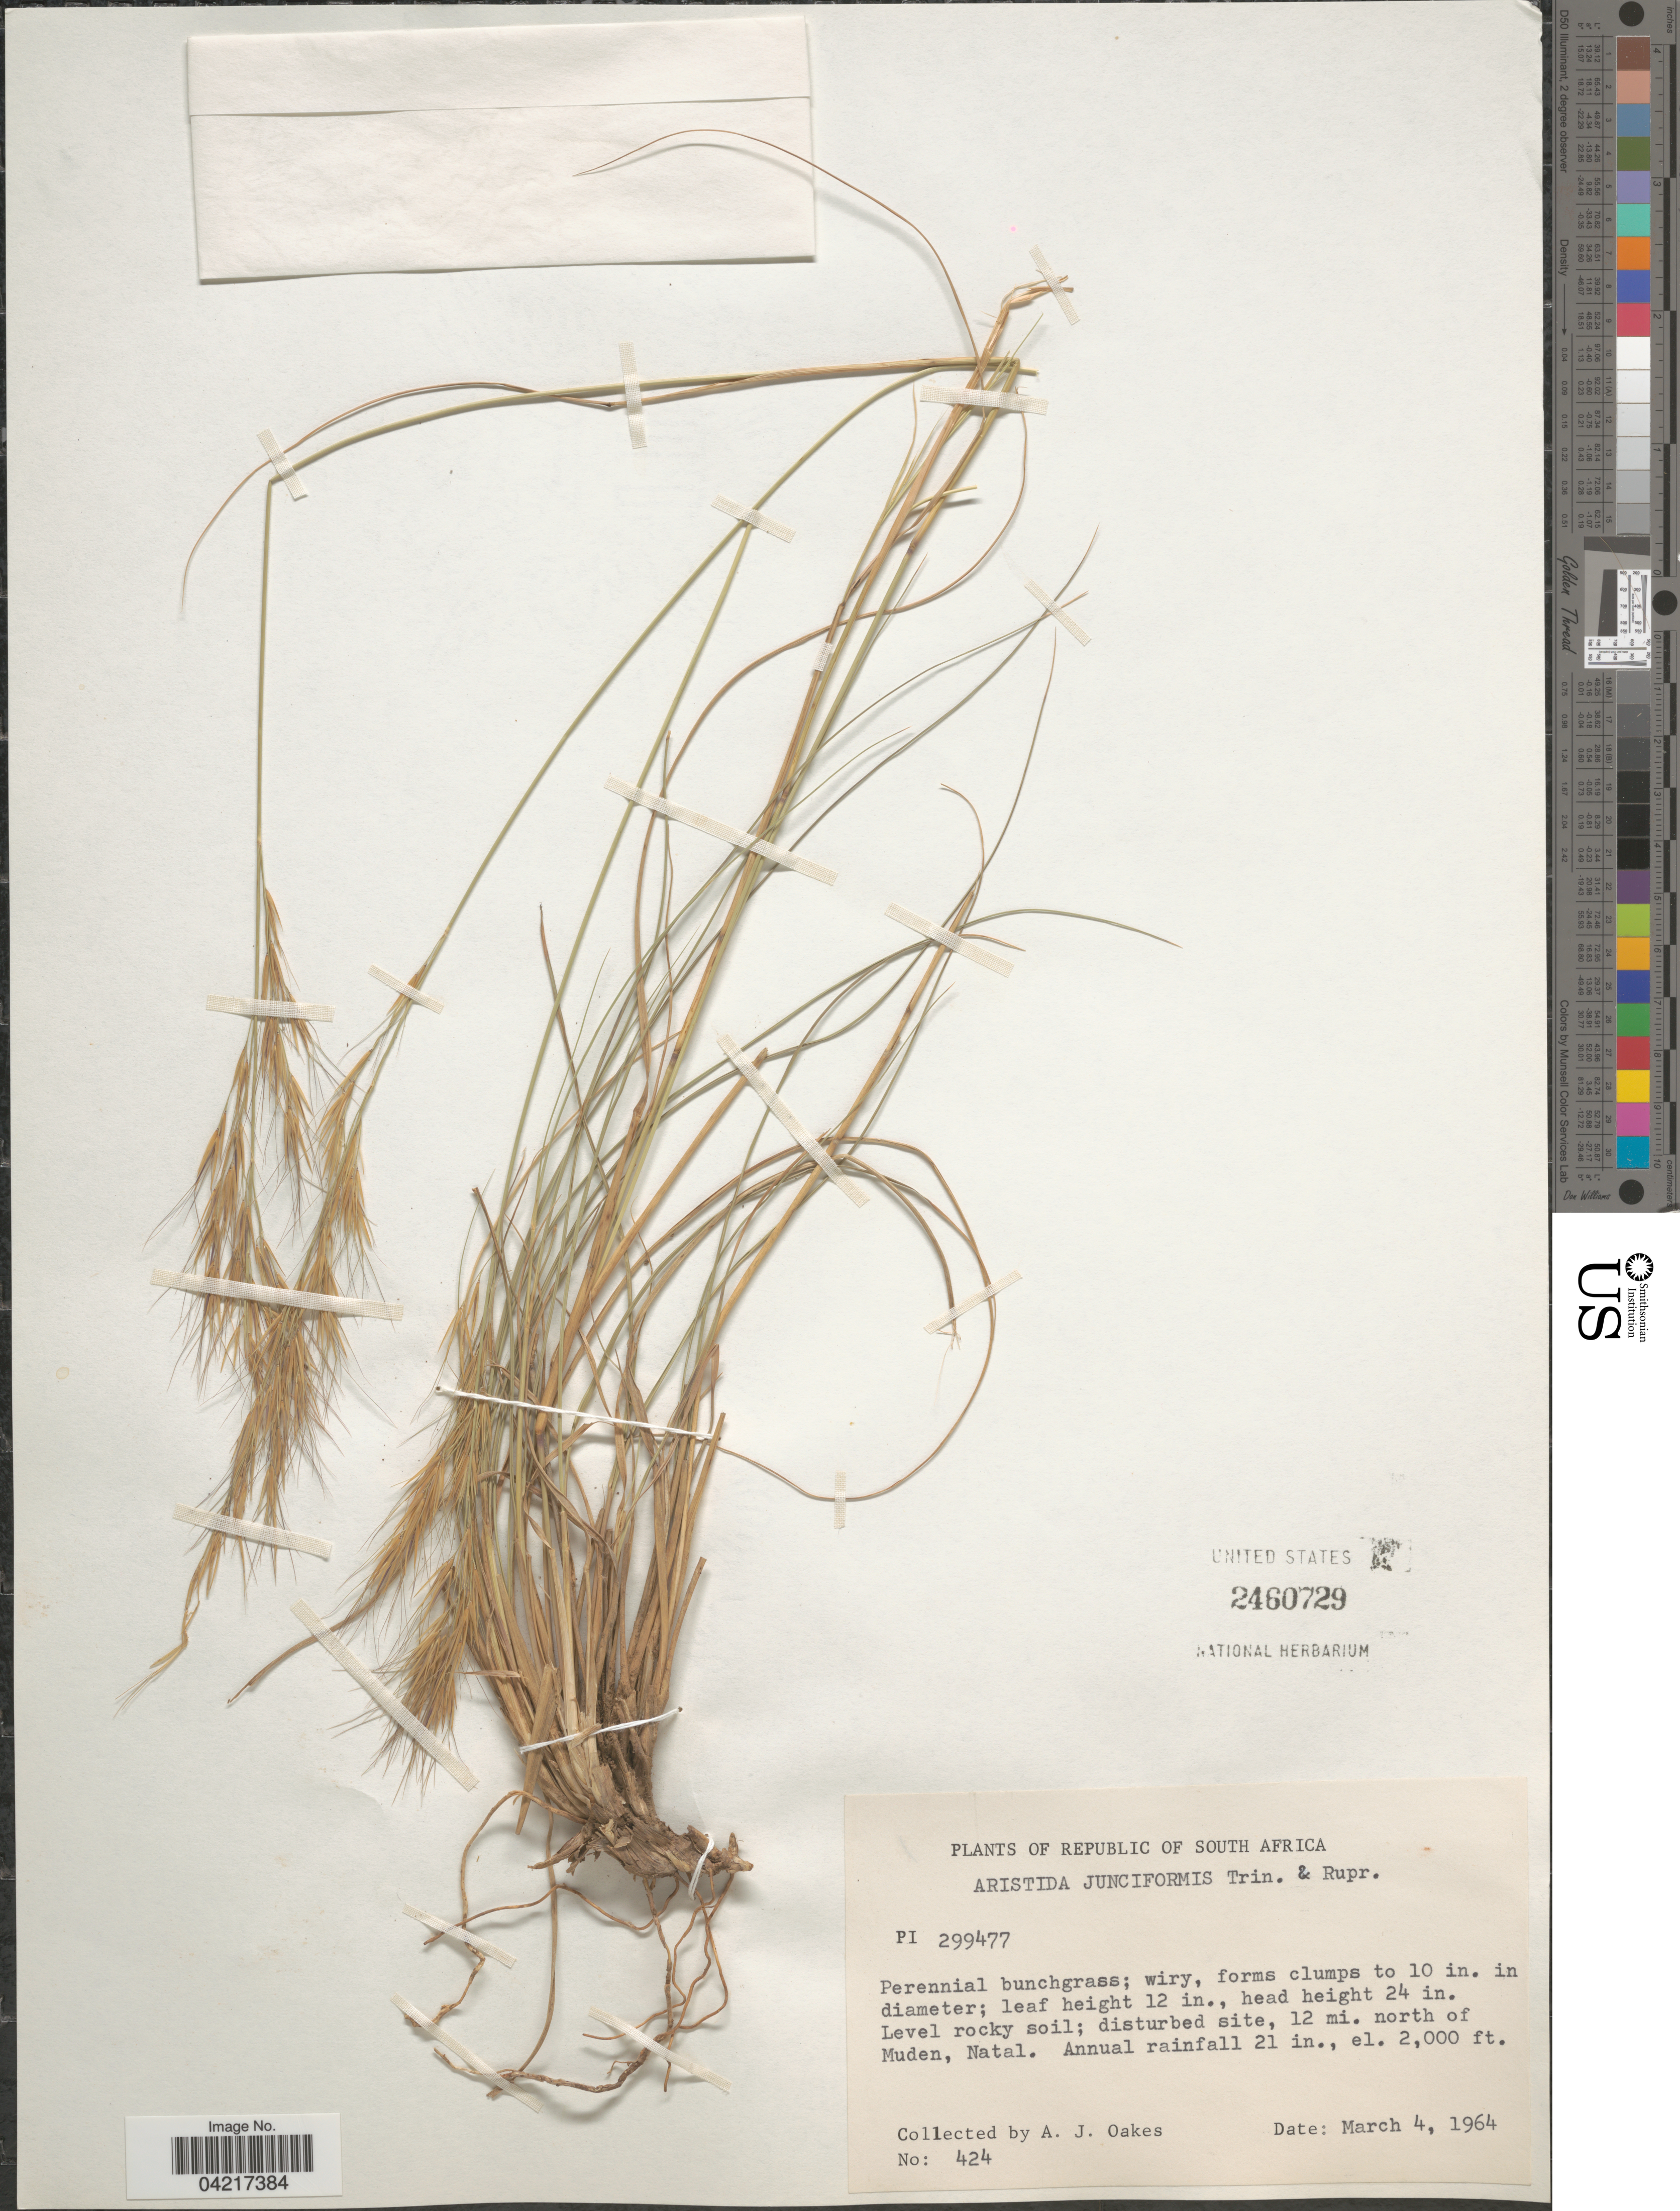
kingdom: Plantae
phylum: Tracheophyta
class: Liliopsida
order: Poales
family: Poaceae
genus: Aristida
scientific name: Aristida junciformis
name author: Trin. & Rupr.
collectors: A. Oakes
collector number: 424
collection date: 1964-03-04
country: South Africa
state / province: KwaZulu-Natal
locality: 12 mi. north of Muden, Natal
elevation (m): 610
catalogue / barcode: US 2460729